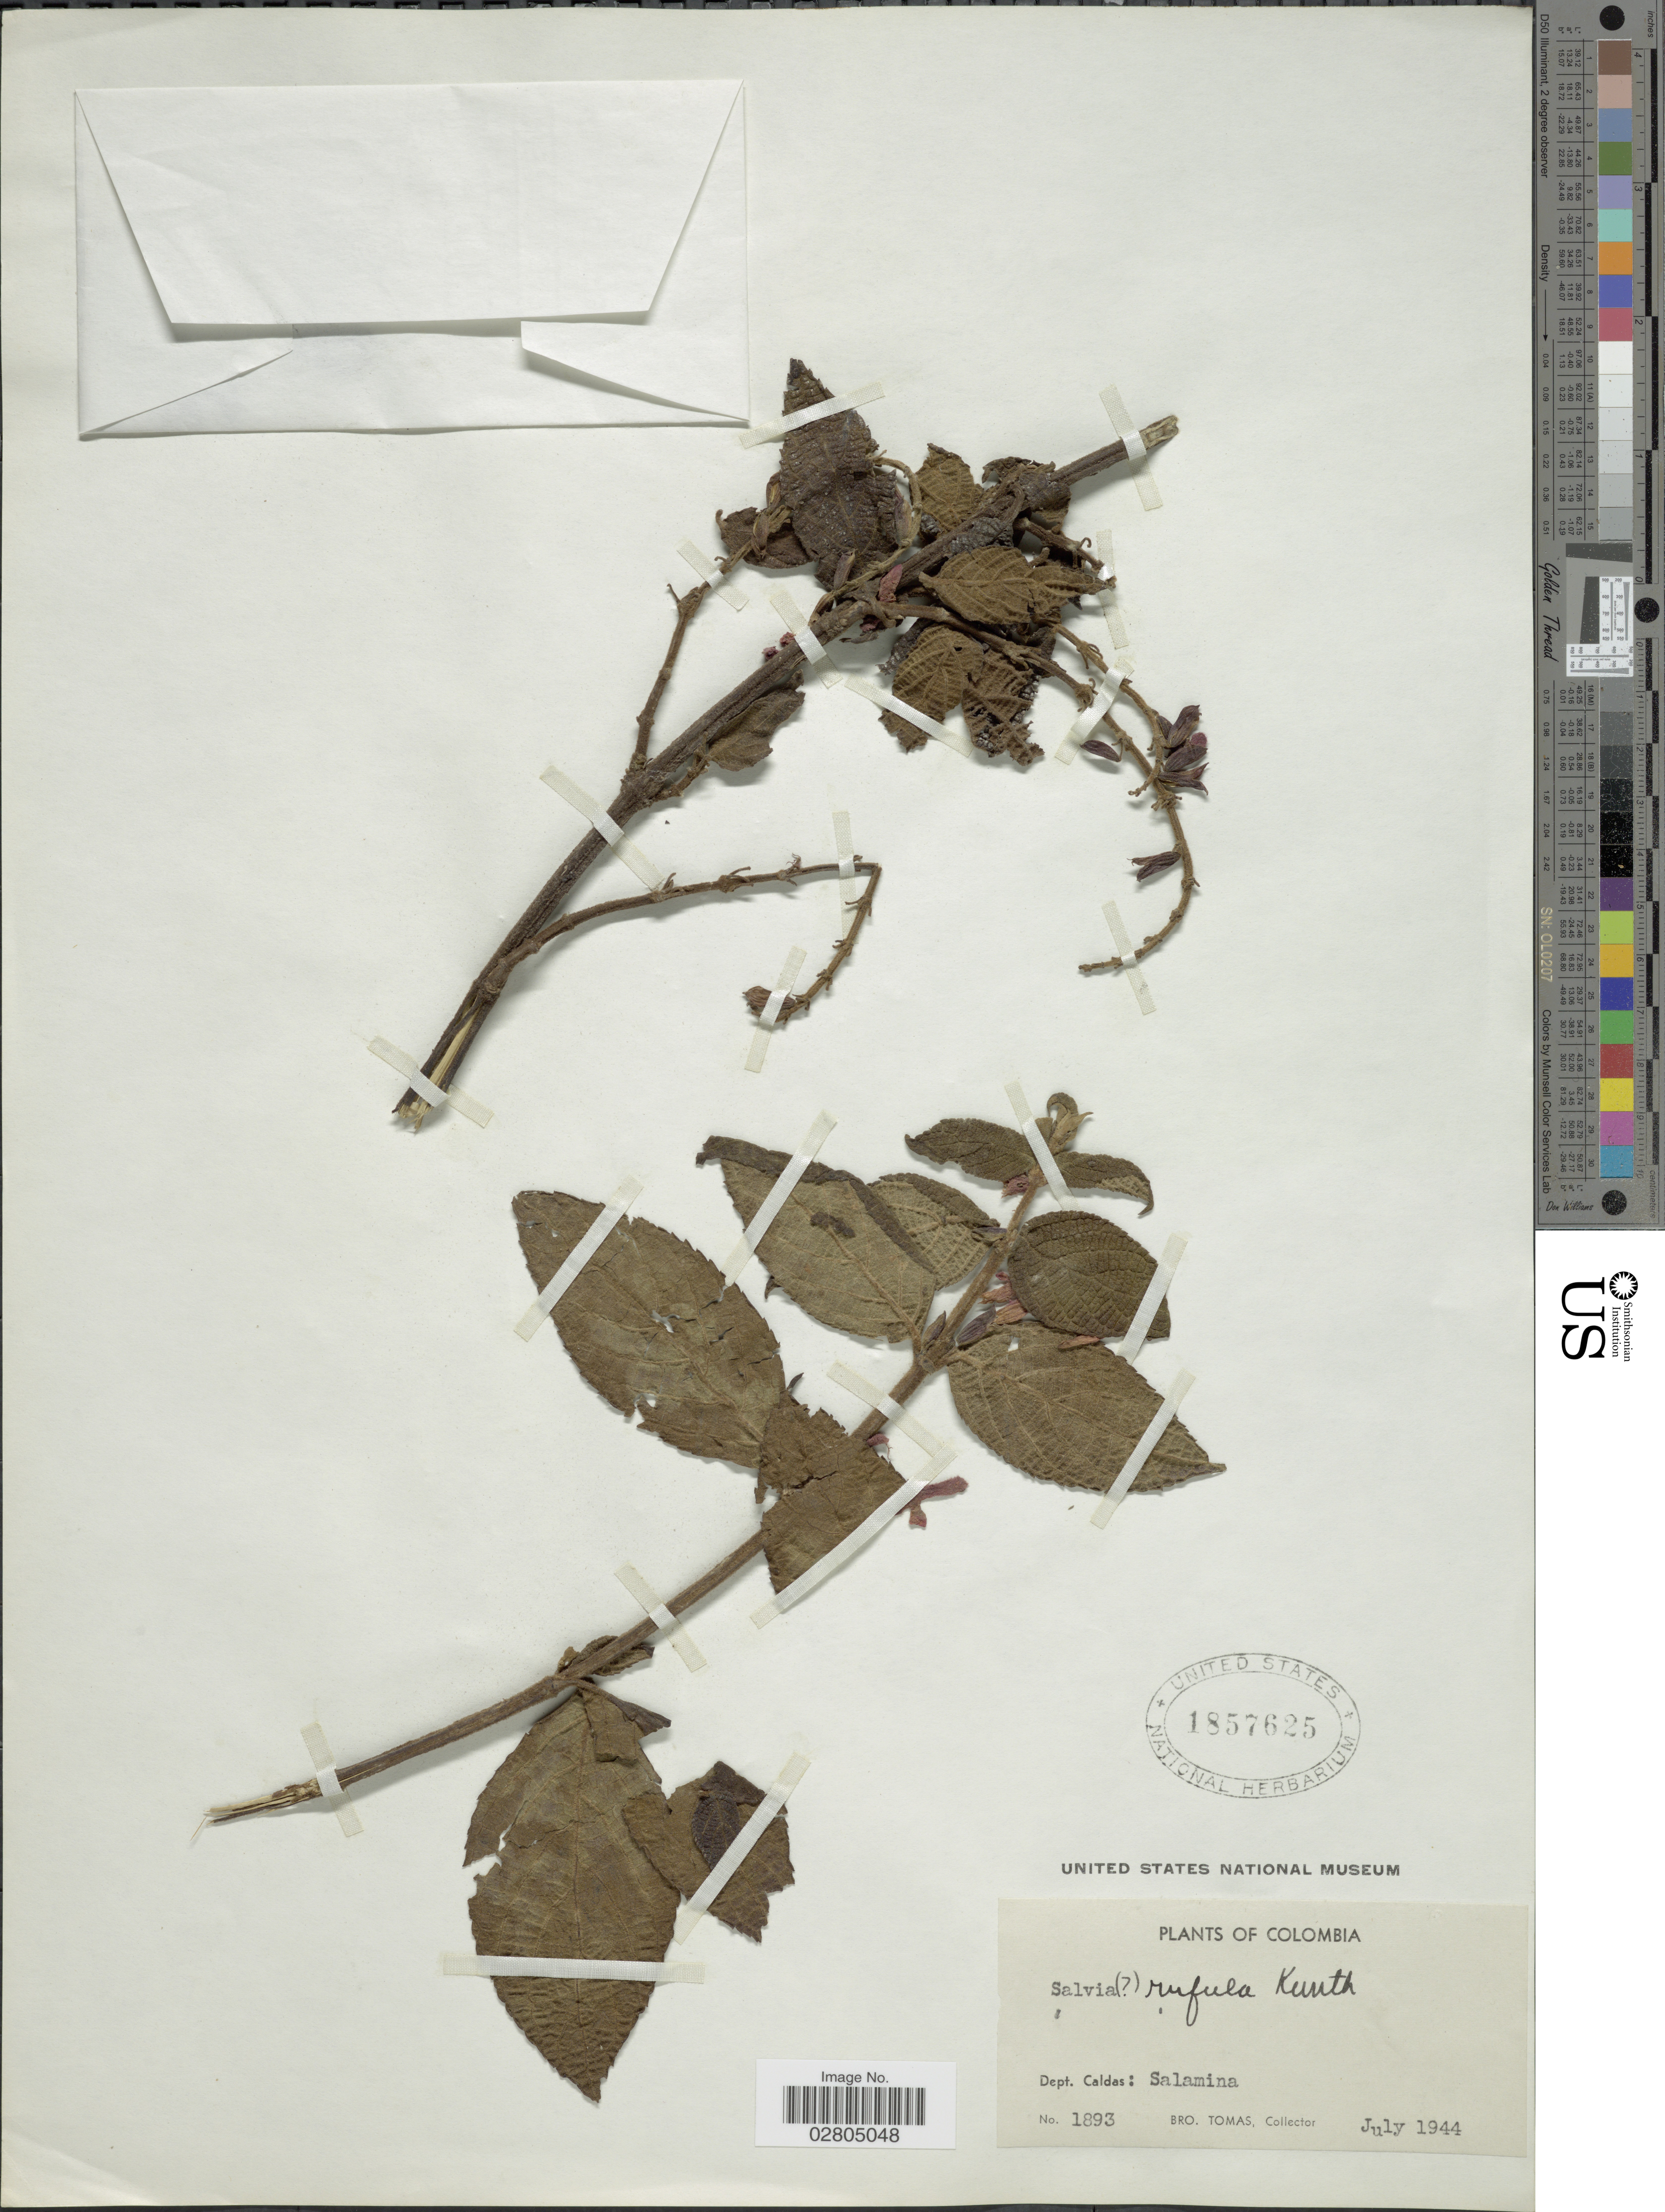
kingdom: Plantae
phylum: Tracheophyta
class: Magnoliopsida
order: Lamiales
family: Lamiaceae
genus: Salvia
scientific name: Salvia rufula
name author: Kunth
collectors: B. Tomas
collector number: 1893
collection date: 1944-07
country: Colombia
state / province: Caldas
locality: Dept. Caldas, Salamina.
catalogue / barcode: US 1857625